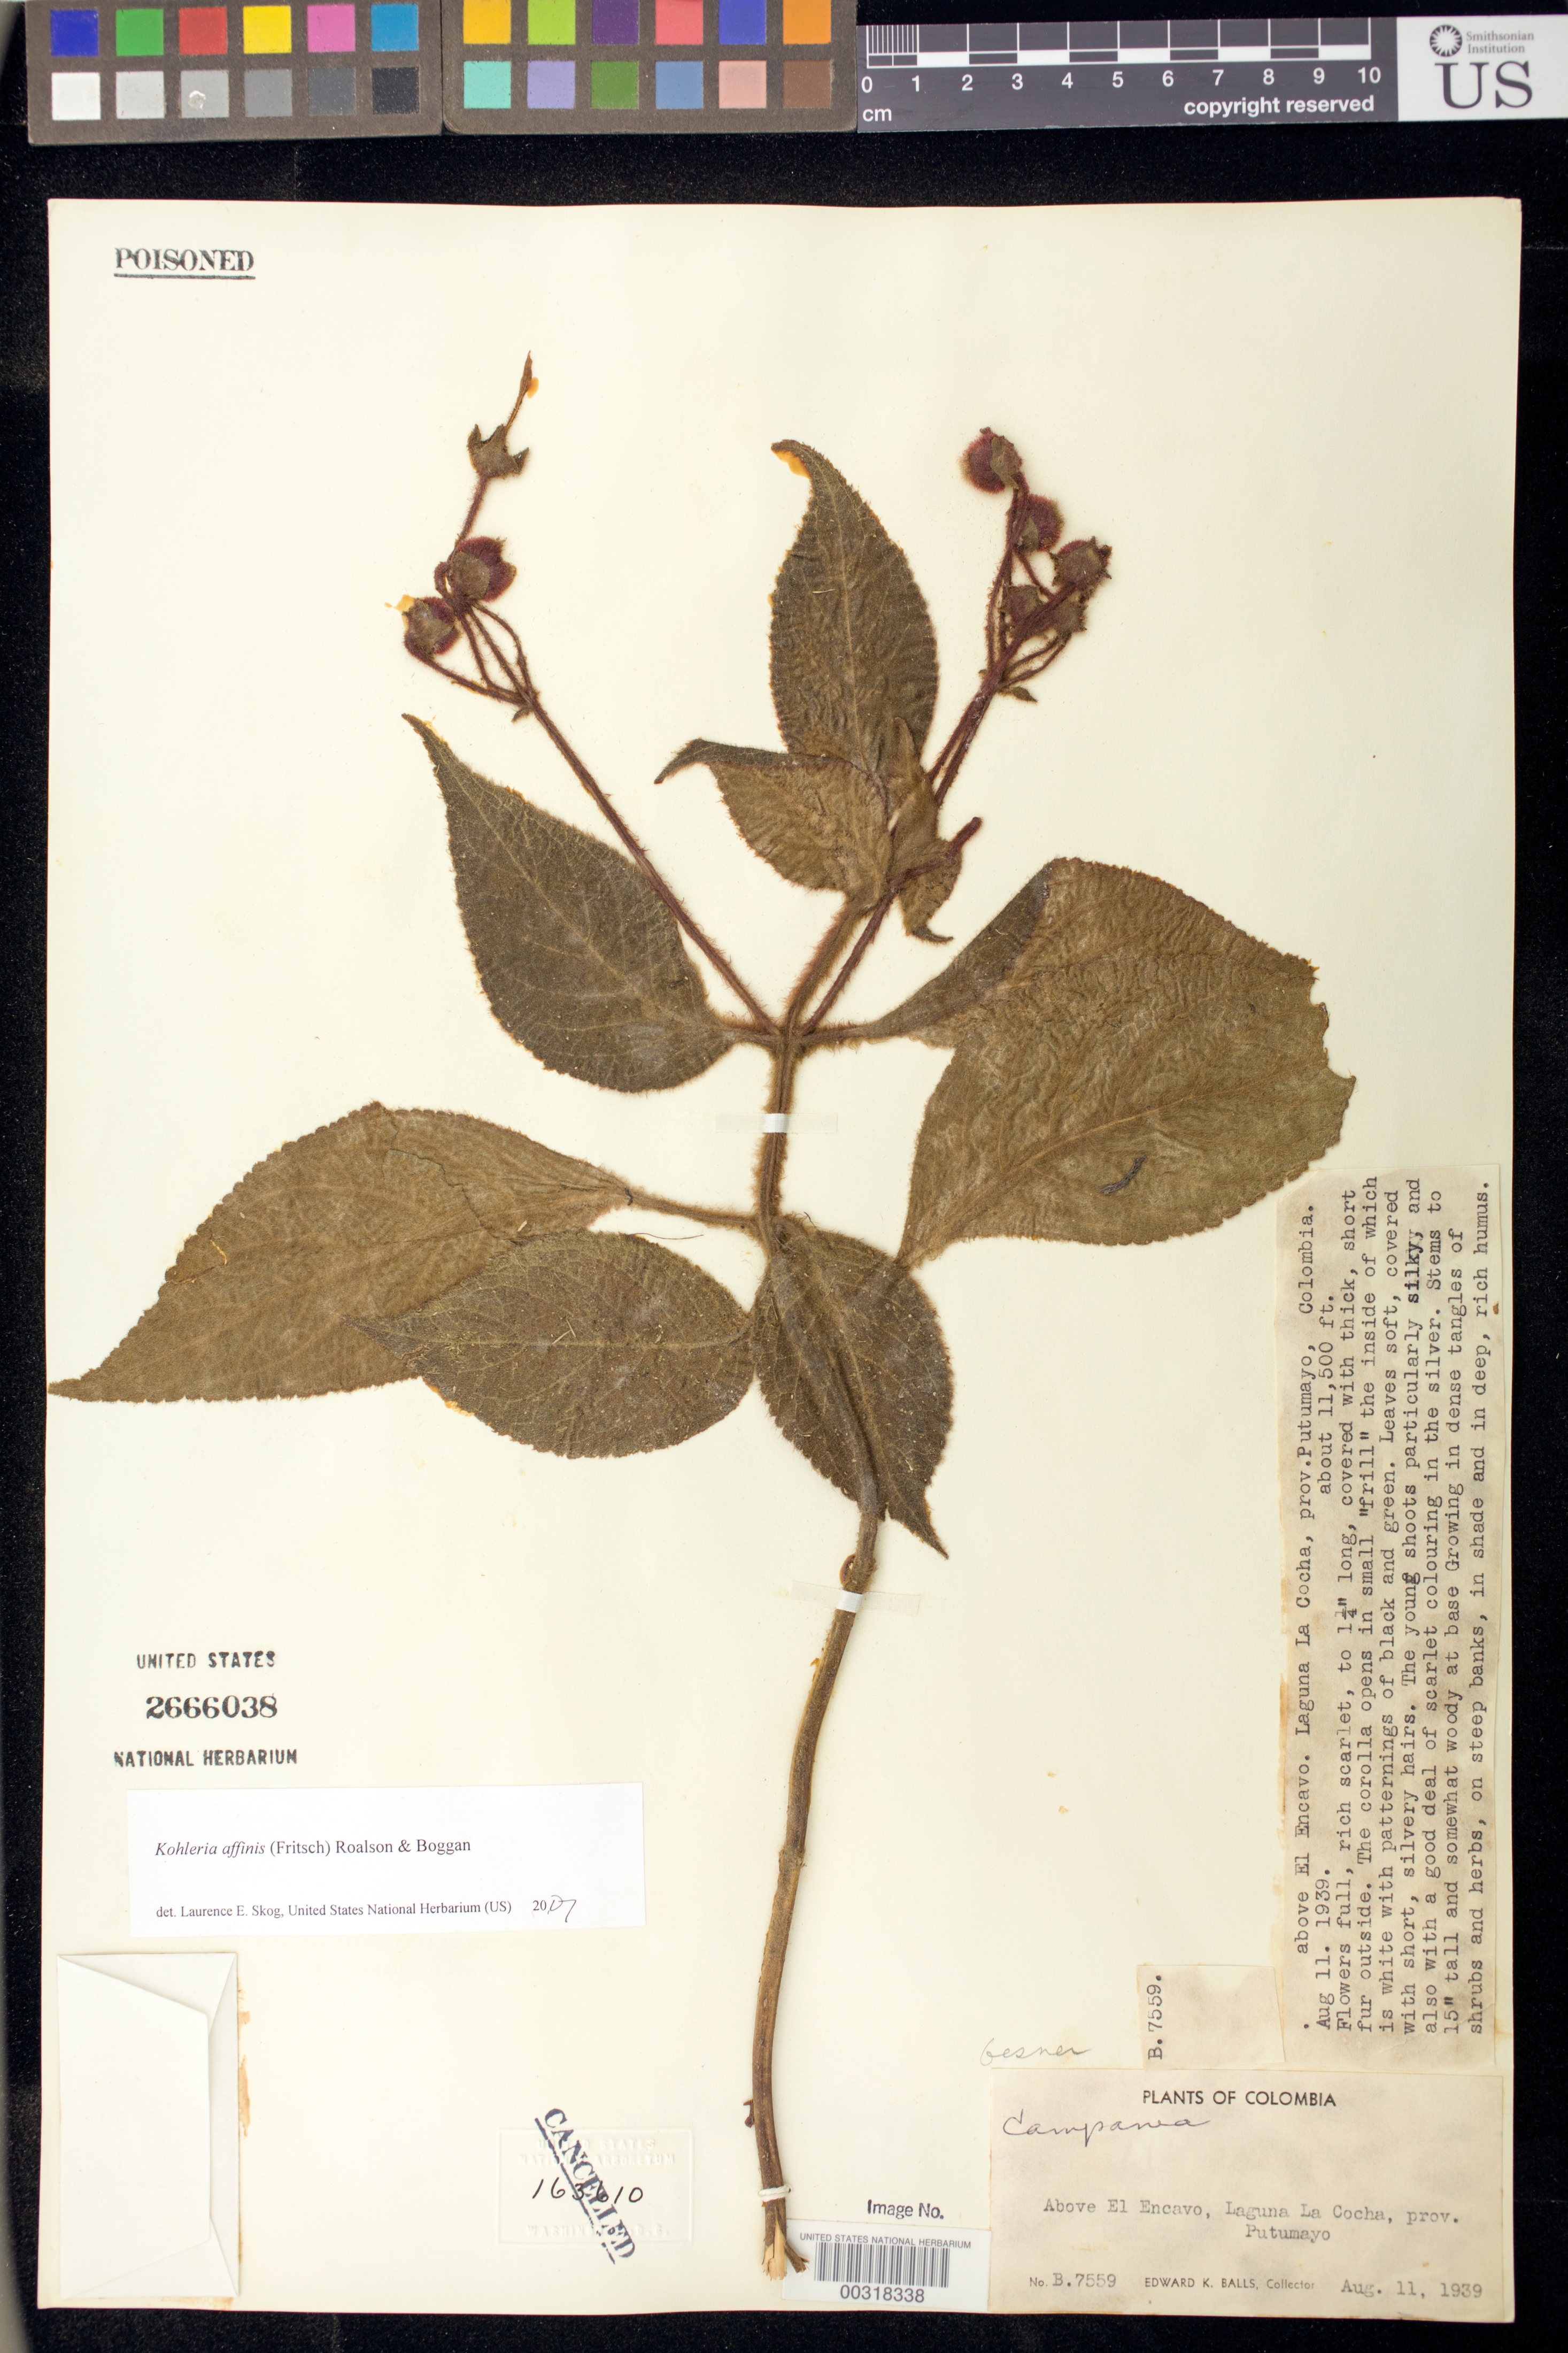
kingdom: Plantae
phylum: Tracheophyta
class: Magnoliopsida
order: Lamiales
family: Gesneriaceae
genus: Kohleria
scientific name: Kohleria affinis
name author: (Fritsch) Roalson & Boggan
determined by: Boggan, J. K.; Skog, L. E.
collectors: E. K. Balls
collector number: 7559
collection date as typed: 11 Aug 1939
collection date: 1939-08-11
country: Colombia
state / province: Putumayo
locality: Above El Encavo, Laguna La Cocha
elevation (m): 3505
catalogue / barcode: US 2666038